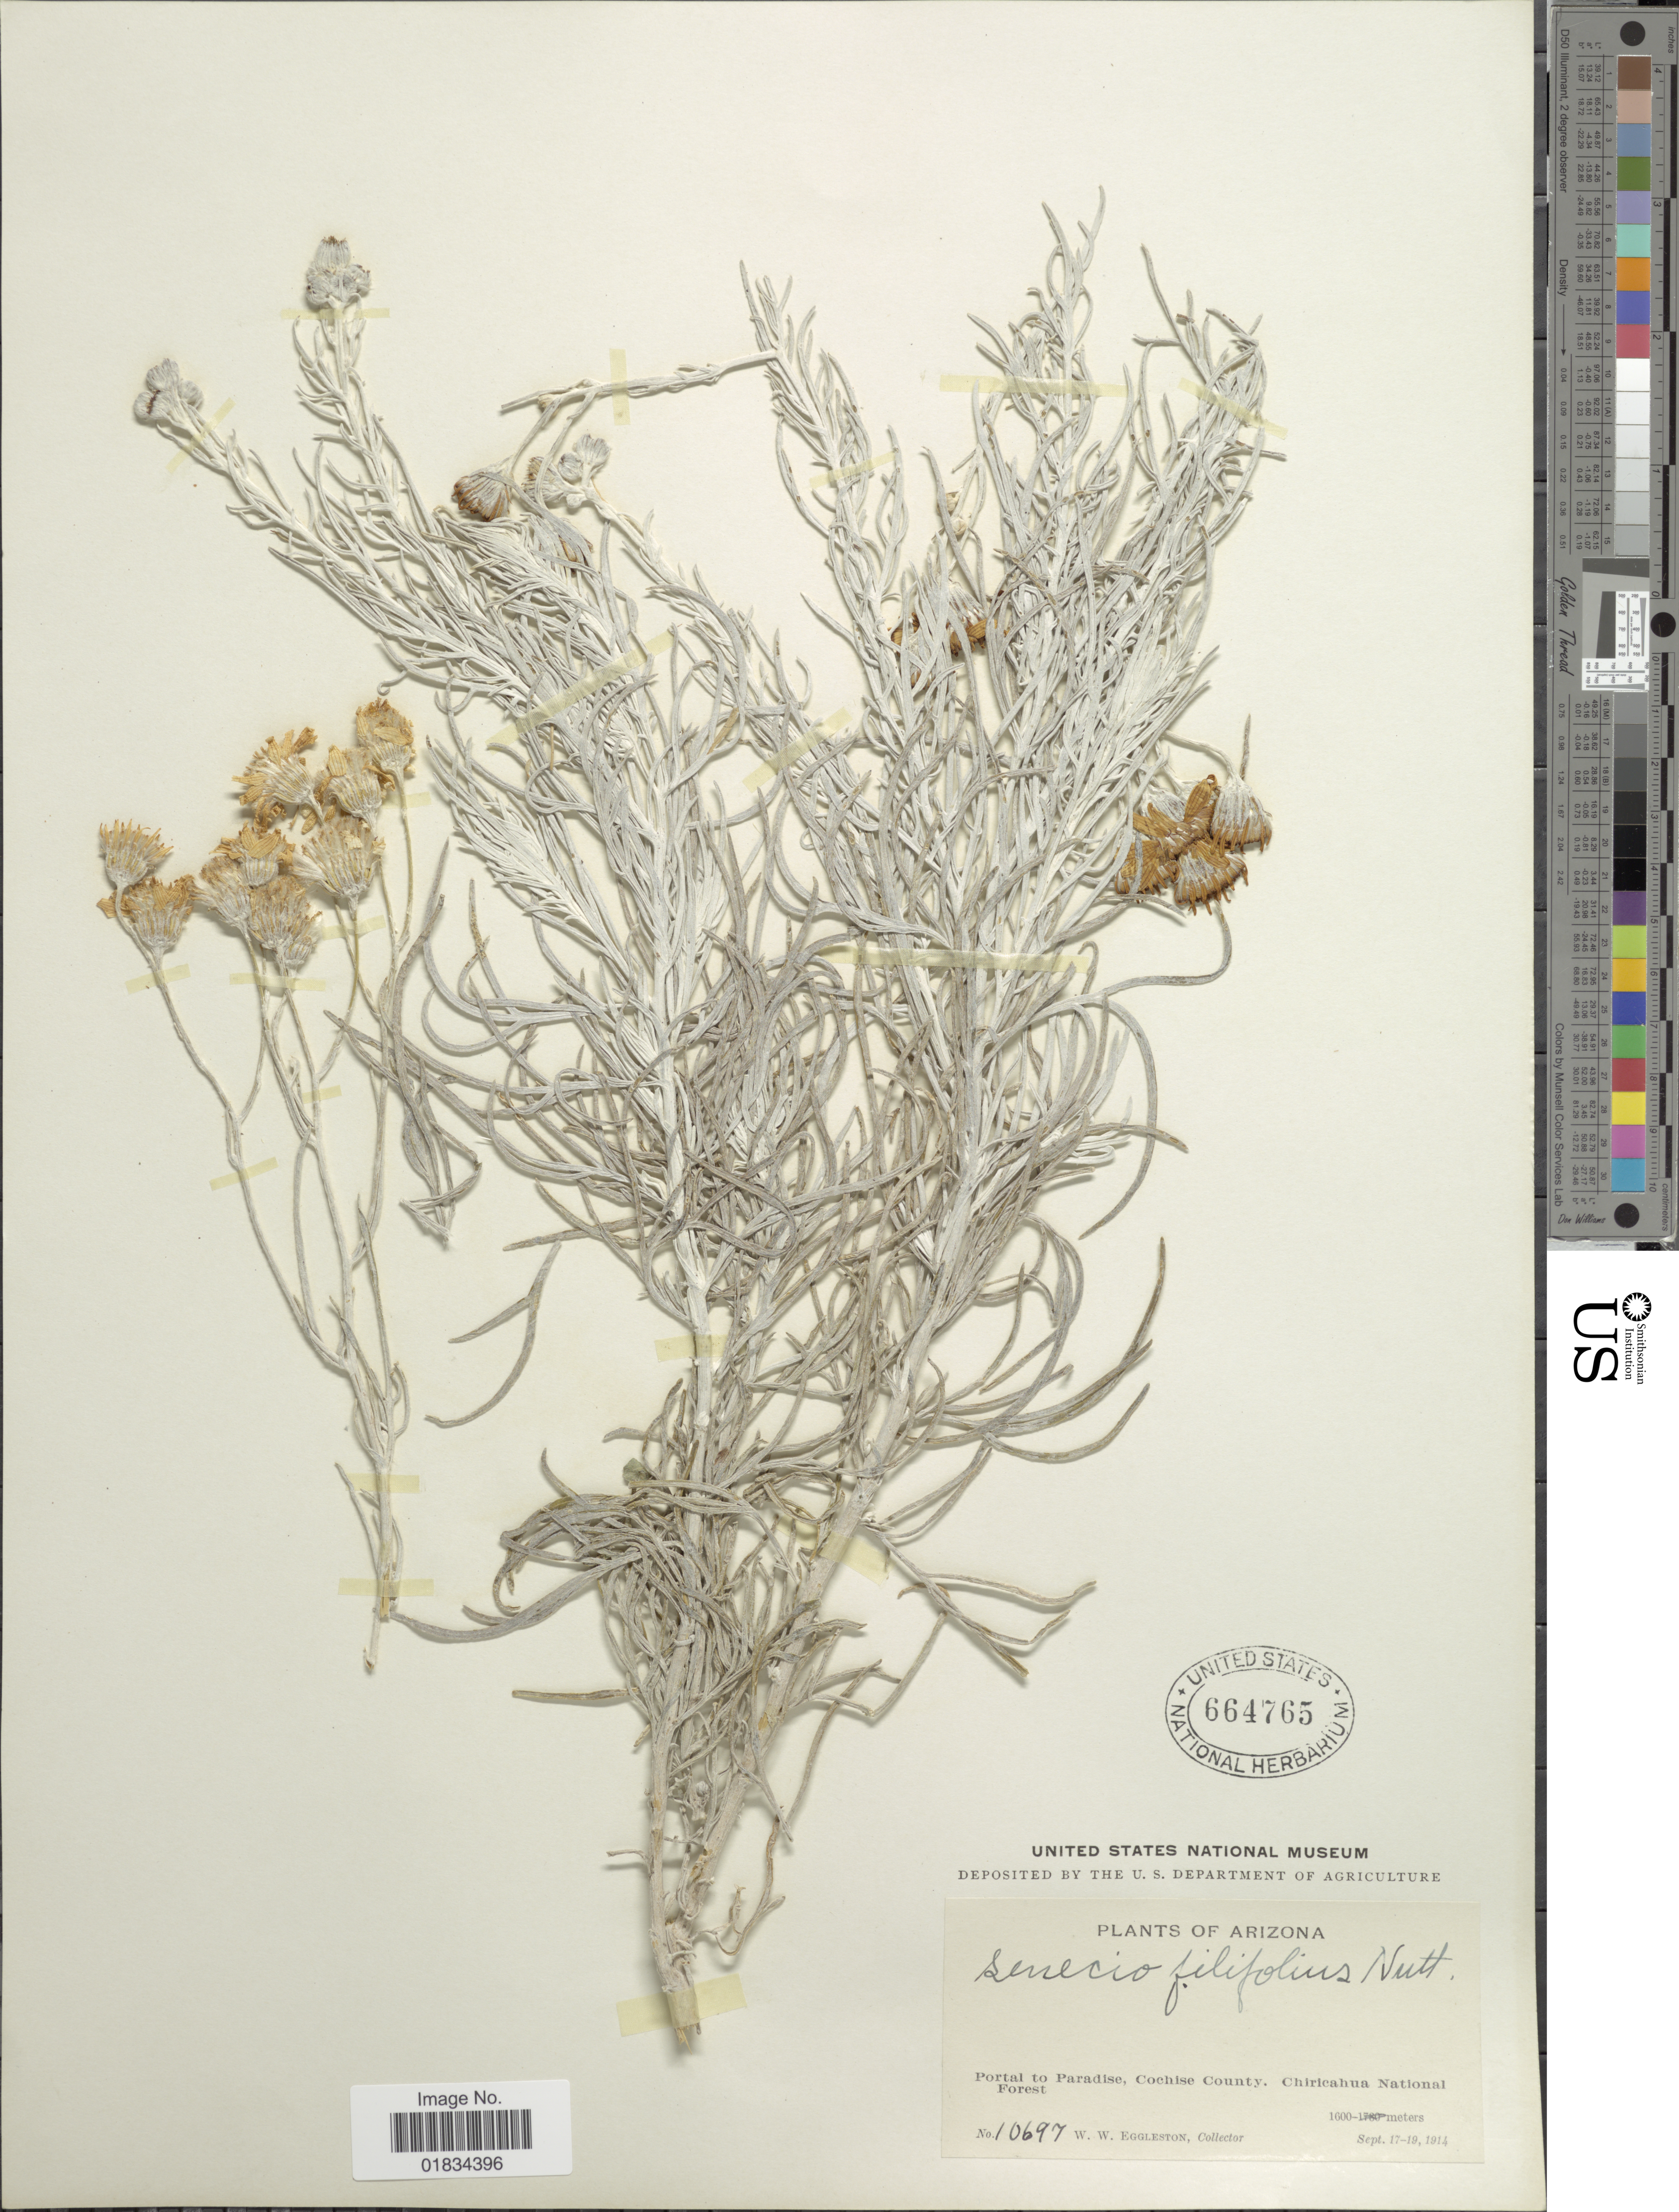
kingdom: Plantae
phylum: Tracheophyta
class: Magnoliopsida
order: Asterales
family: Asteraceae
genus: Senecio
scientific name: Senecio flaccidus var. flaccidus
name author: Less.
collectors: W. W. Eggleston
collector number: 10697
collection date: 1914-09-17/1914-09-19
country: United States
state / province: Arizona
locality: Portal to Paradise, Cochise County, Chiricahua National Forest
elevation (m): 1600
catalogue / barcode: US 664765